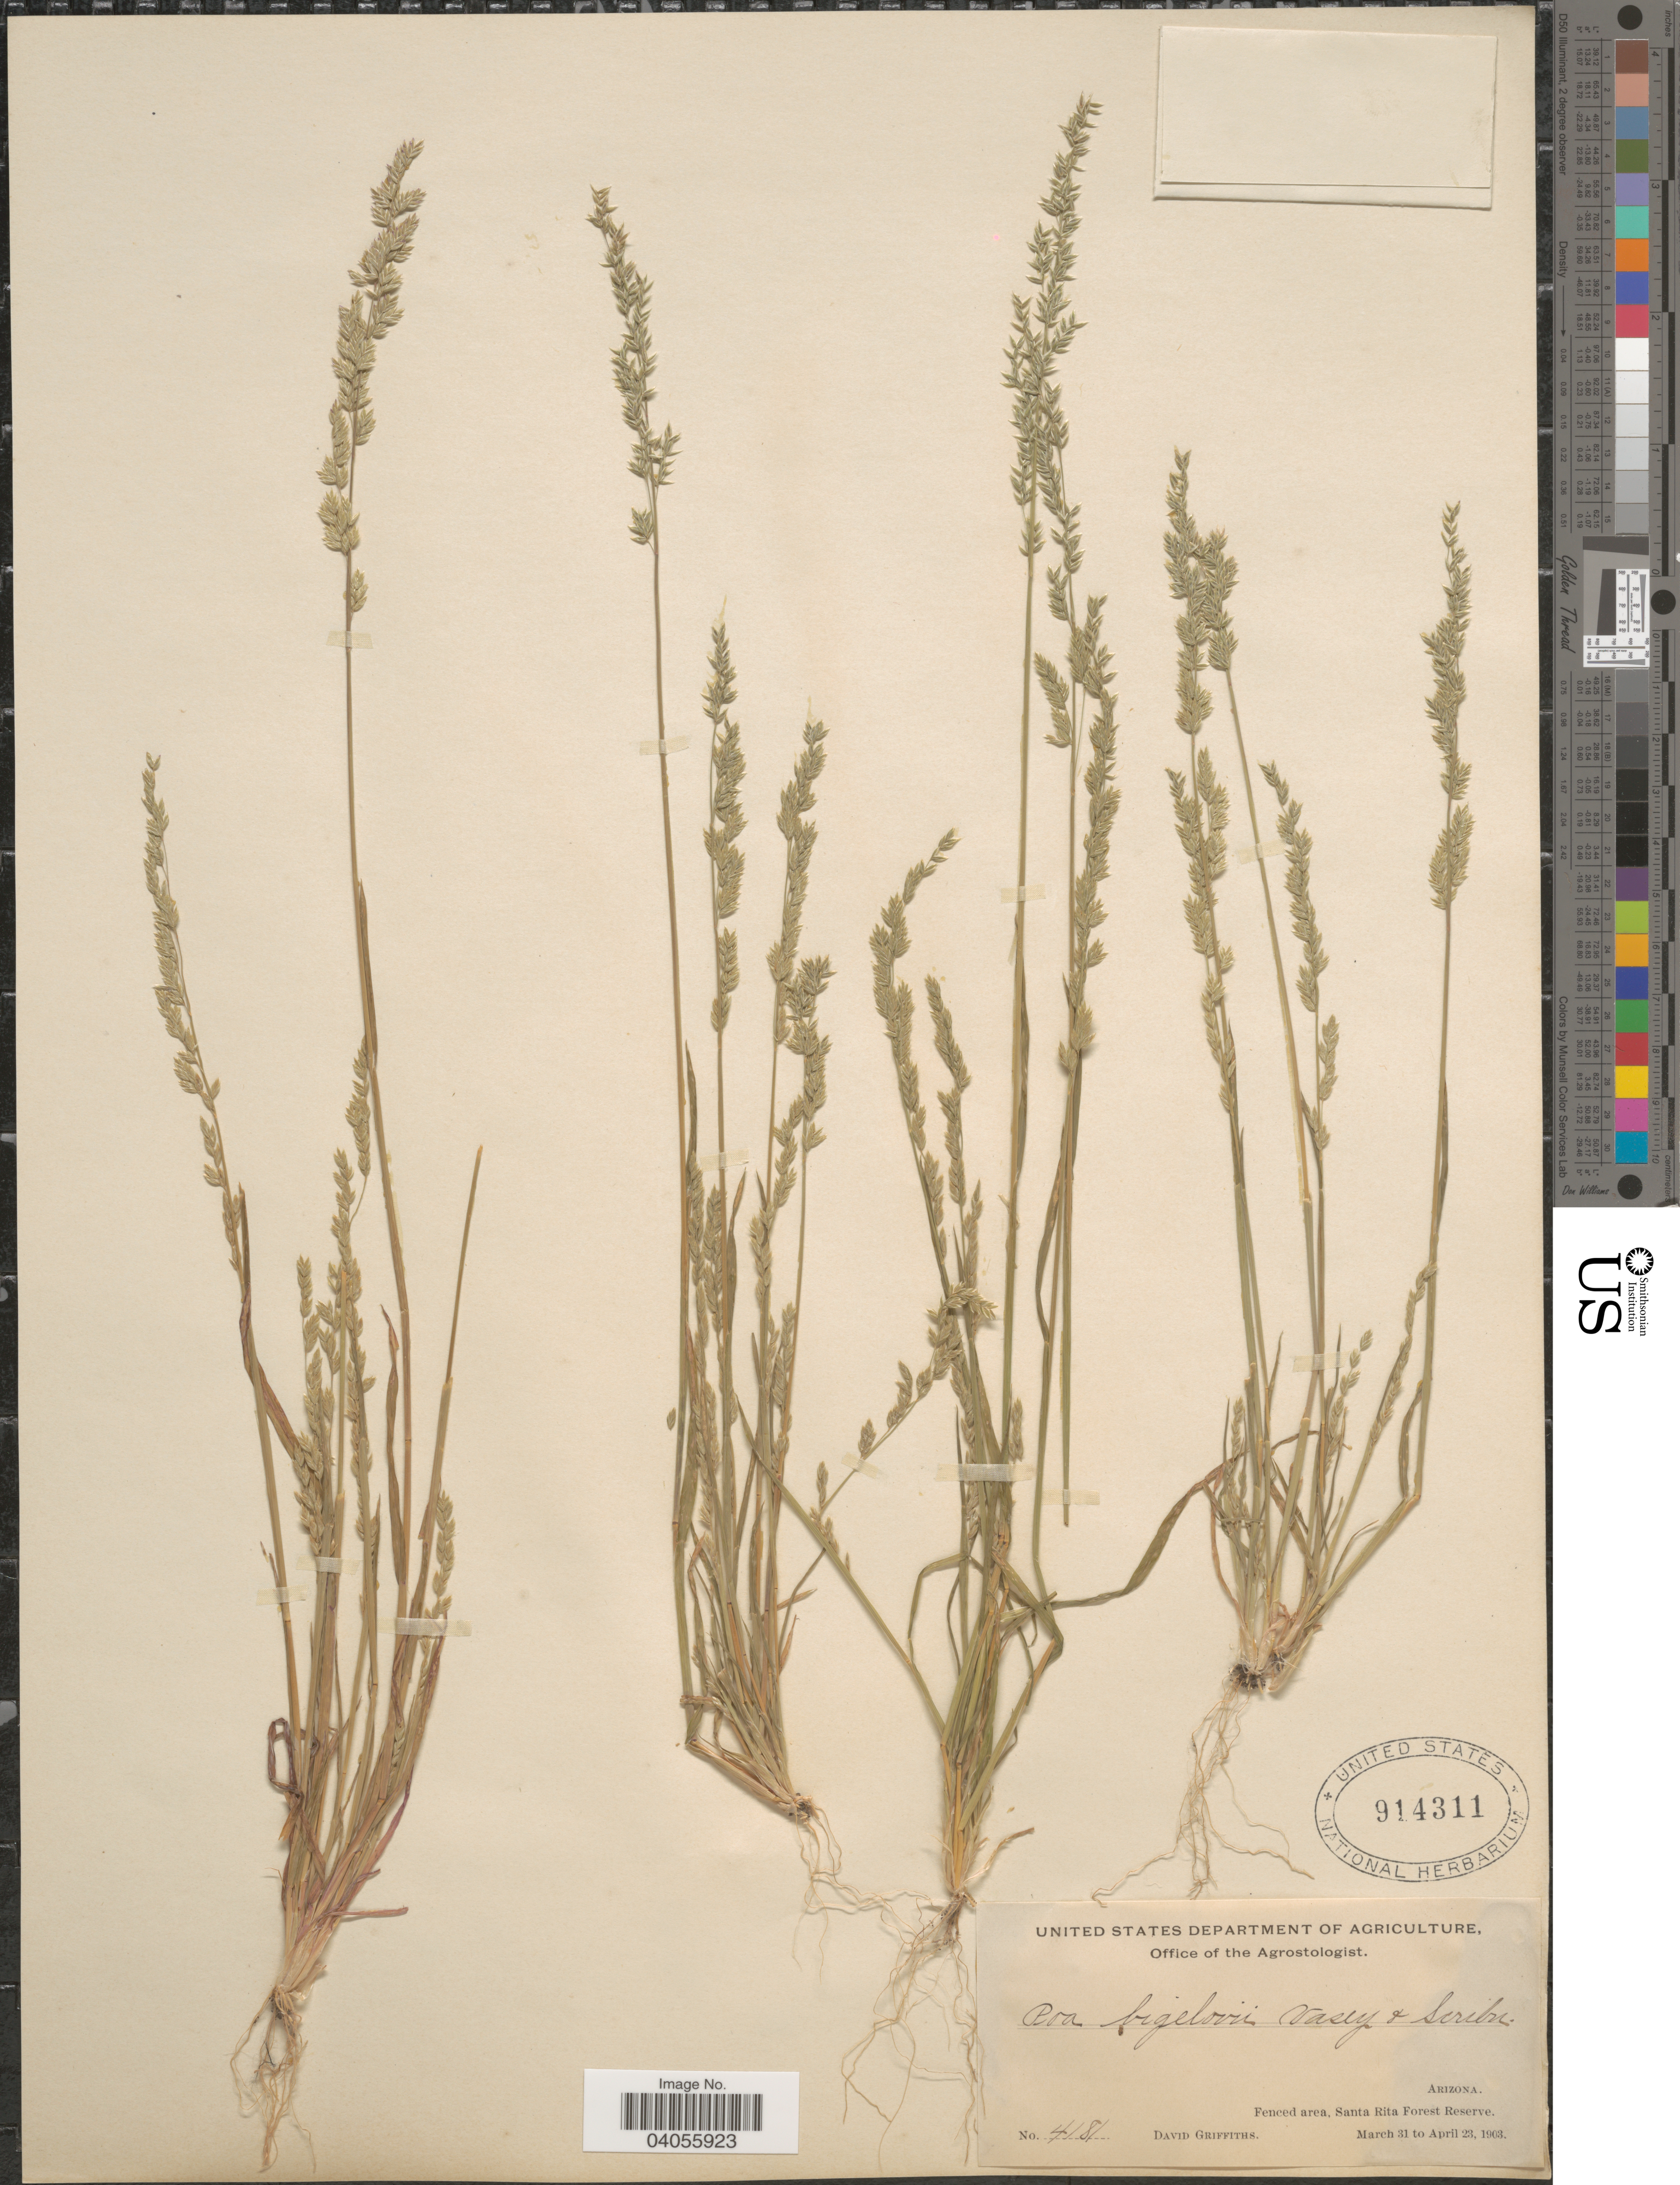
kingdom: Plantae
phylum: Tracheophyta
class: Liliopsida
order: Poales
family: Poaceae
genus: Poa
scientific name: Poa bigelovii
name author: Vasey & Scribn.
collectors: D. Griffiths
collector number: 4181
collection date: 1903-03-31/1903-04-23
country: United States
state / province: Arizona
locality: Fenced area, Santa Rita Forest Reserve.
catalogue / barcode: US 914311